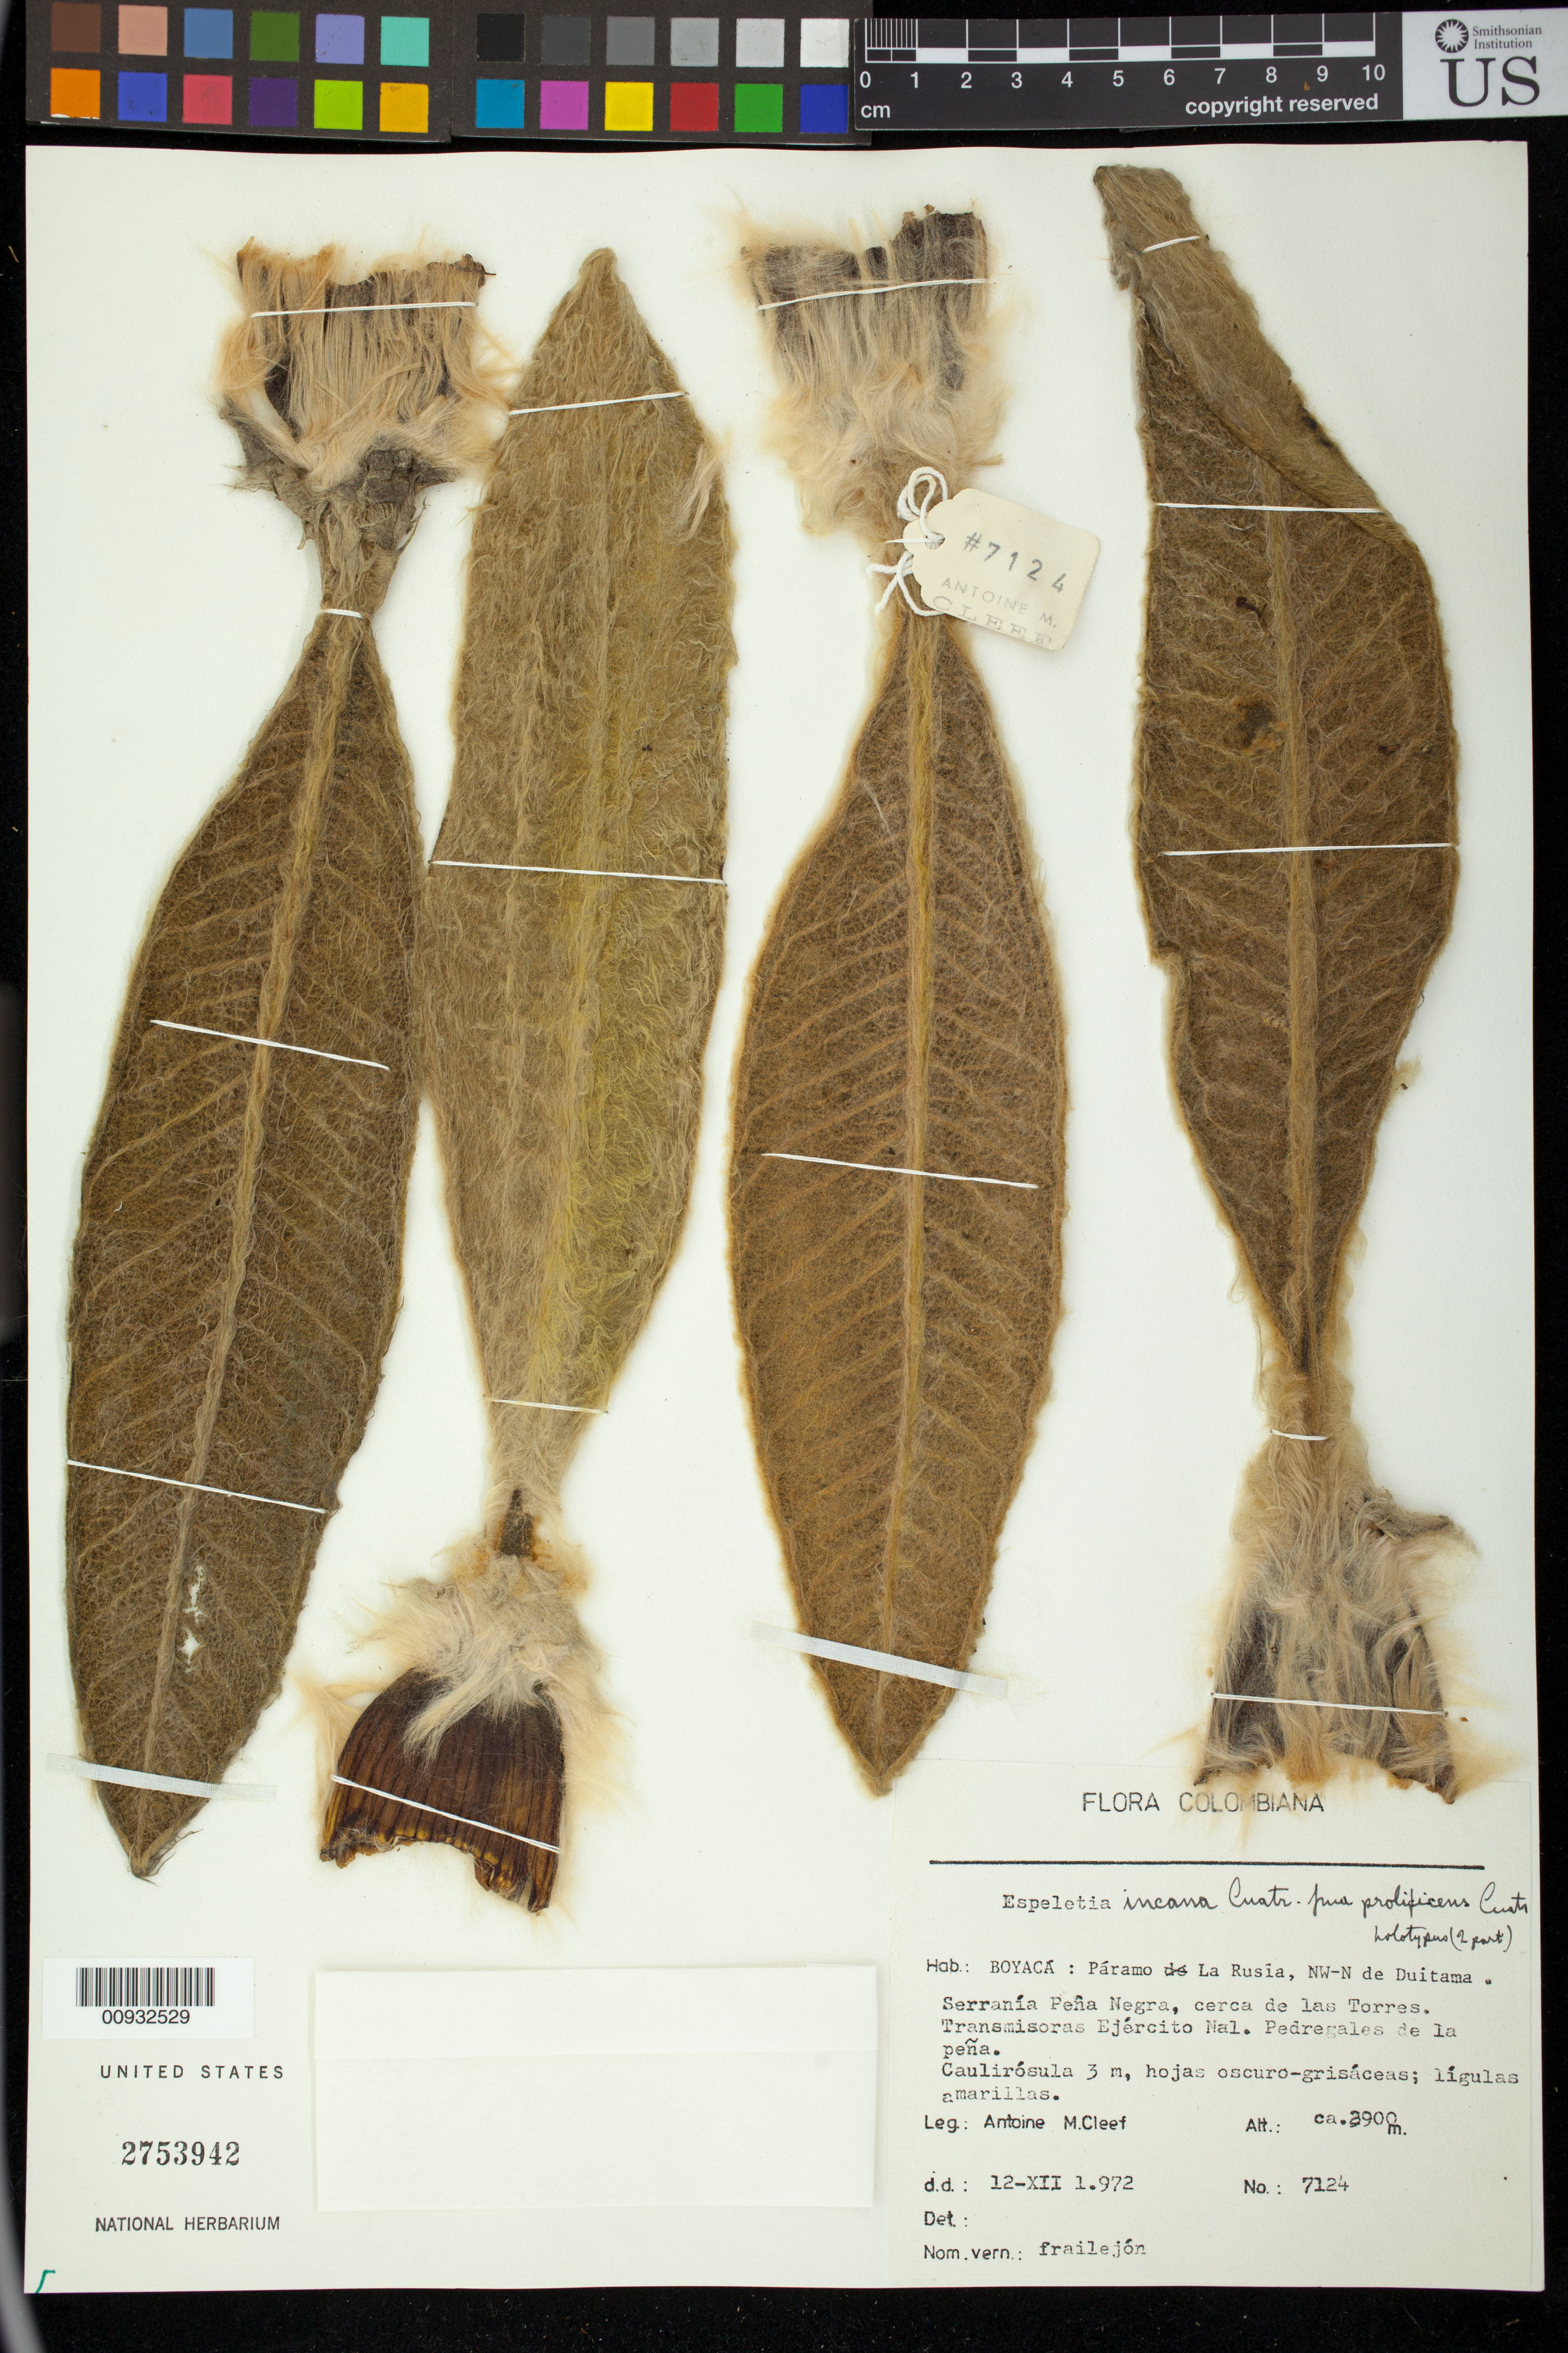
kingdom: Plantae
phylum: Tracheophyta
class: Magnoliopsida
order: Asterales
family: Asteraceae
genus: Espeletia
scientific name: Espeletia incana f. prolificens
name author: Cuatrec.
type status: Holotype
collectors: A. M. Cleef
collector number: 7124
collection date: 1972-12-28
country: Colombia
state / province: Boyacá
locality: Páramo La Rusia, NW-N de Duitama. Serranía Peña Negra, cerca de las Torres, Transmisoras Ejército Nal.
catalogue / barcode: US 2753942